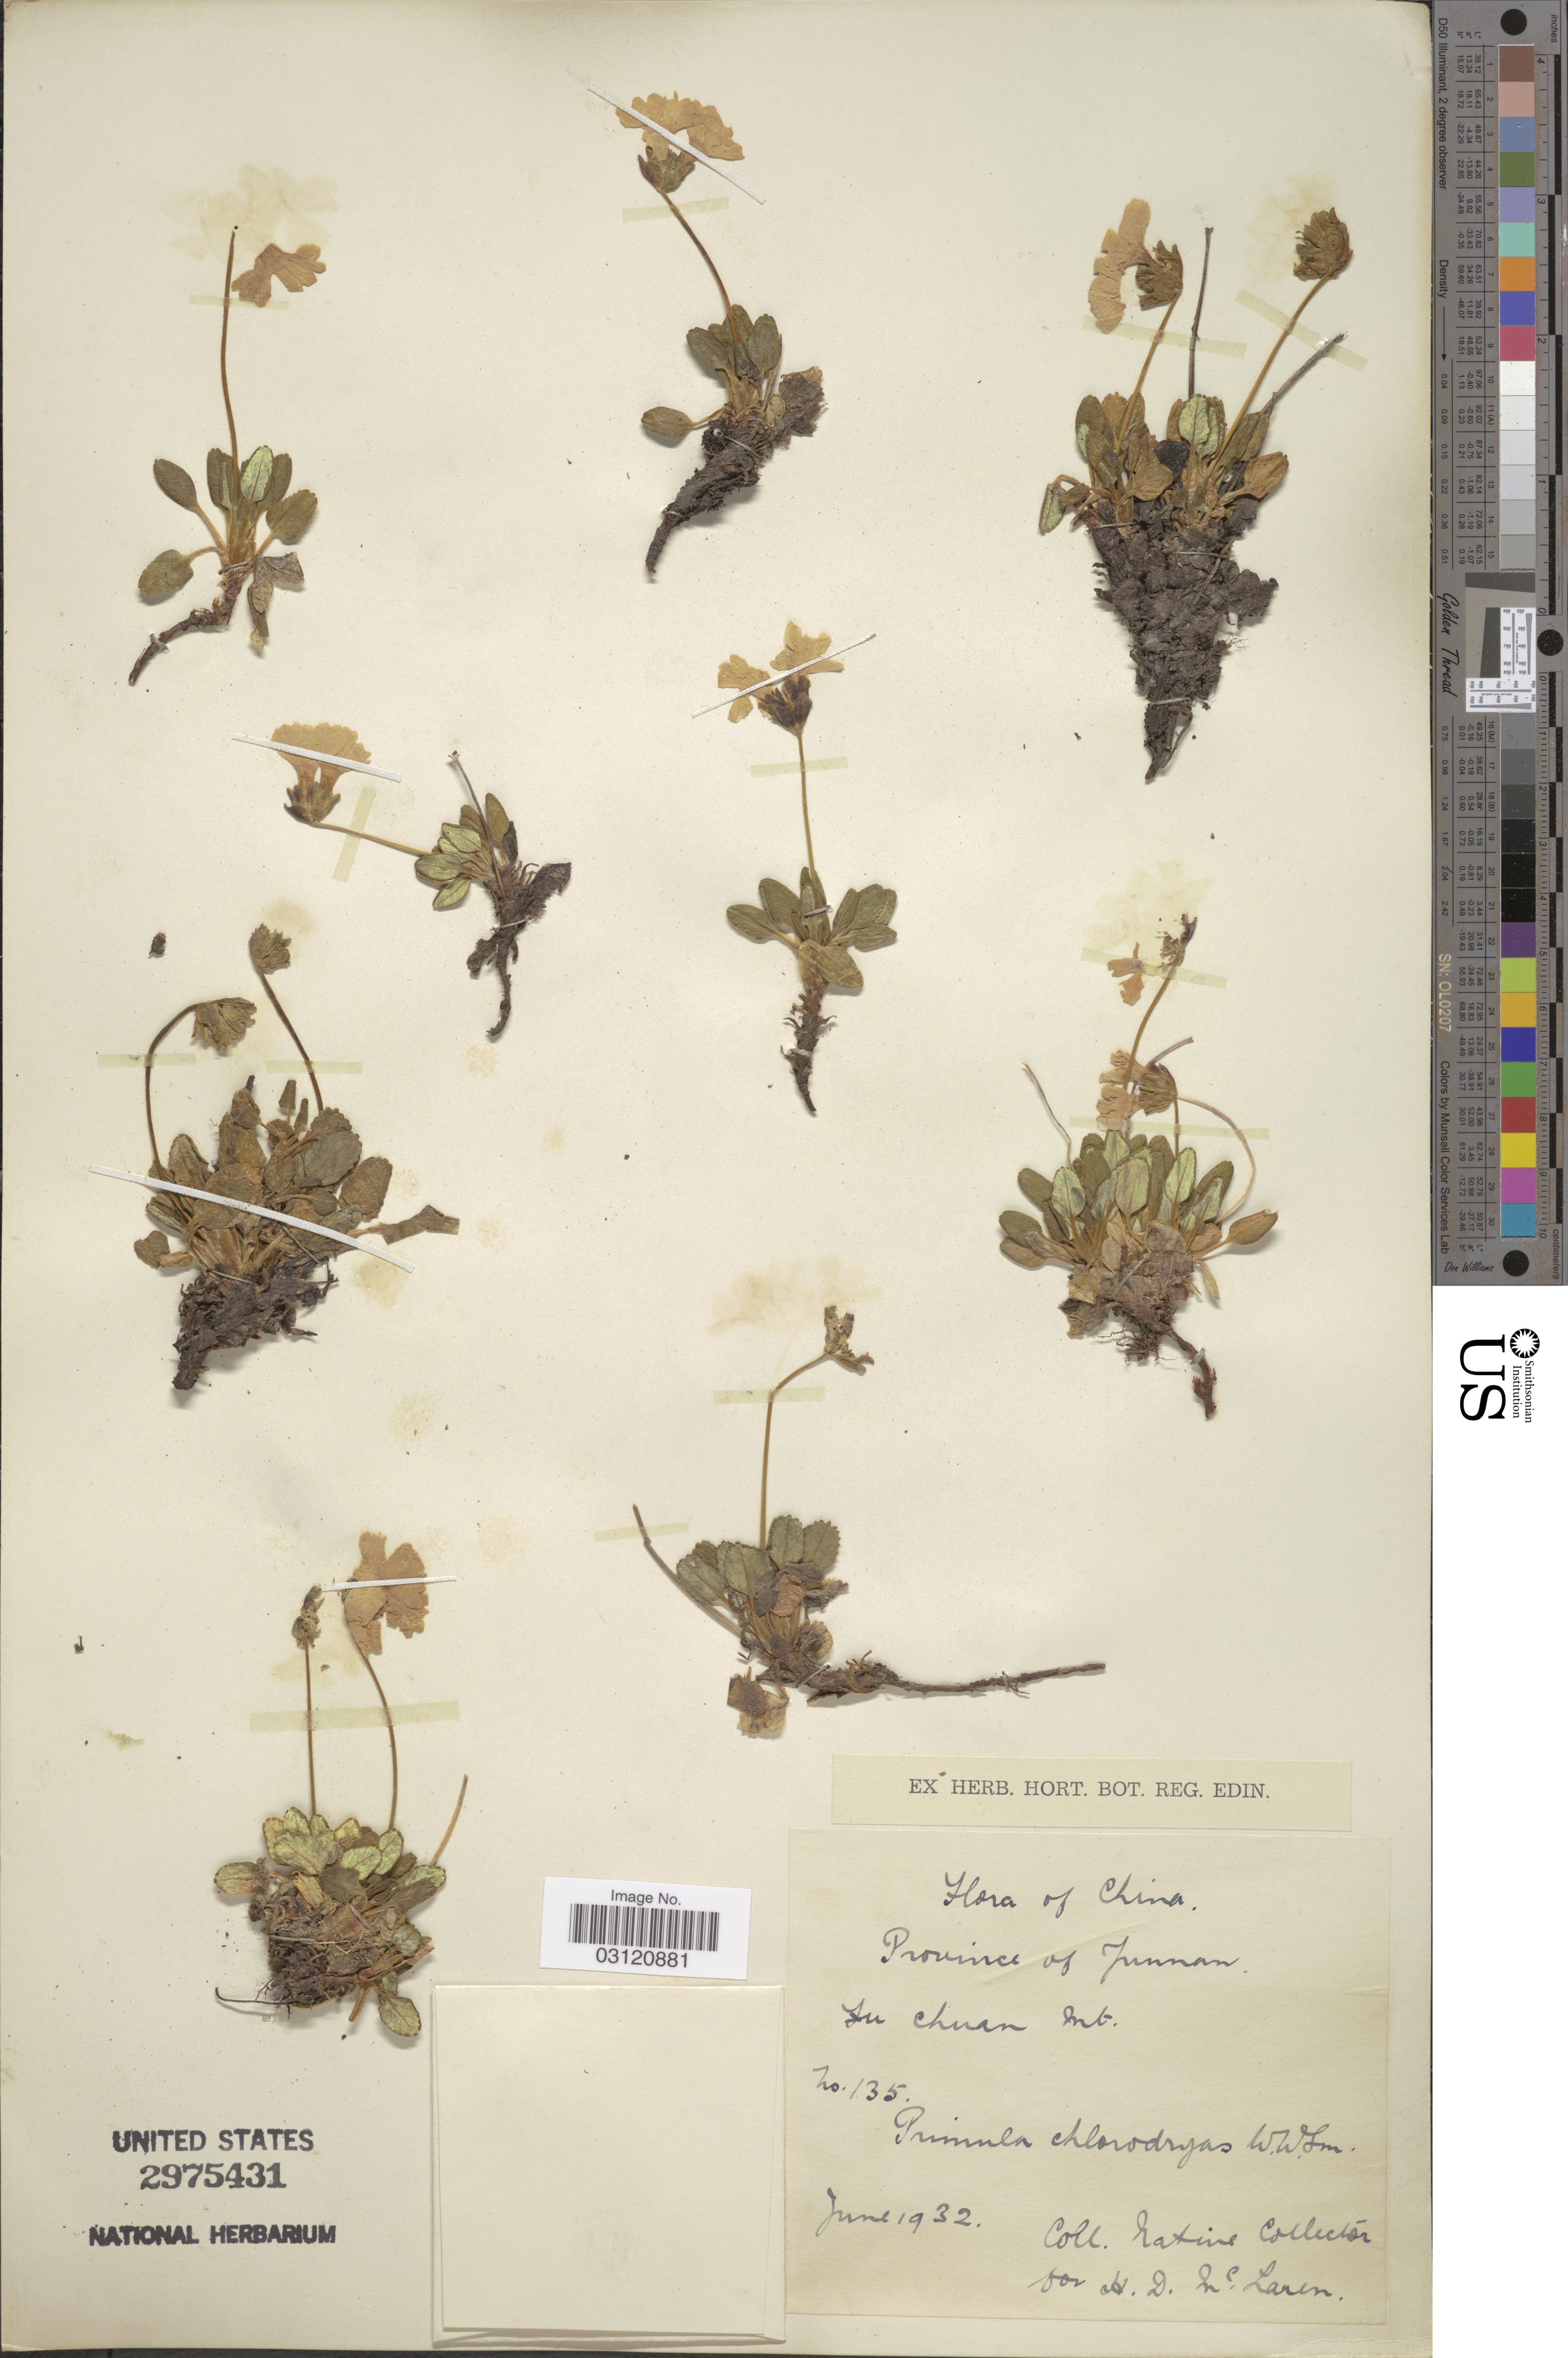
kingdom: Plantae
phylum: Tracheophyta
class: Magnoliopsida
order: Ericales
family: Primulaceae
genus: Primula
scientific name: Primula chlorodryas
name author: W.W. Sm.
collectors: Native collector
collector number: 135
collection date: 1932-06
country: China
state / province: Yunnan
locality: Fu Chuan Mt.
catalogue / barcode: US 2975431